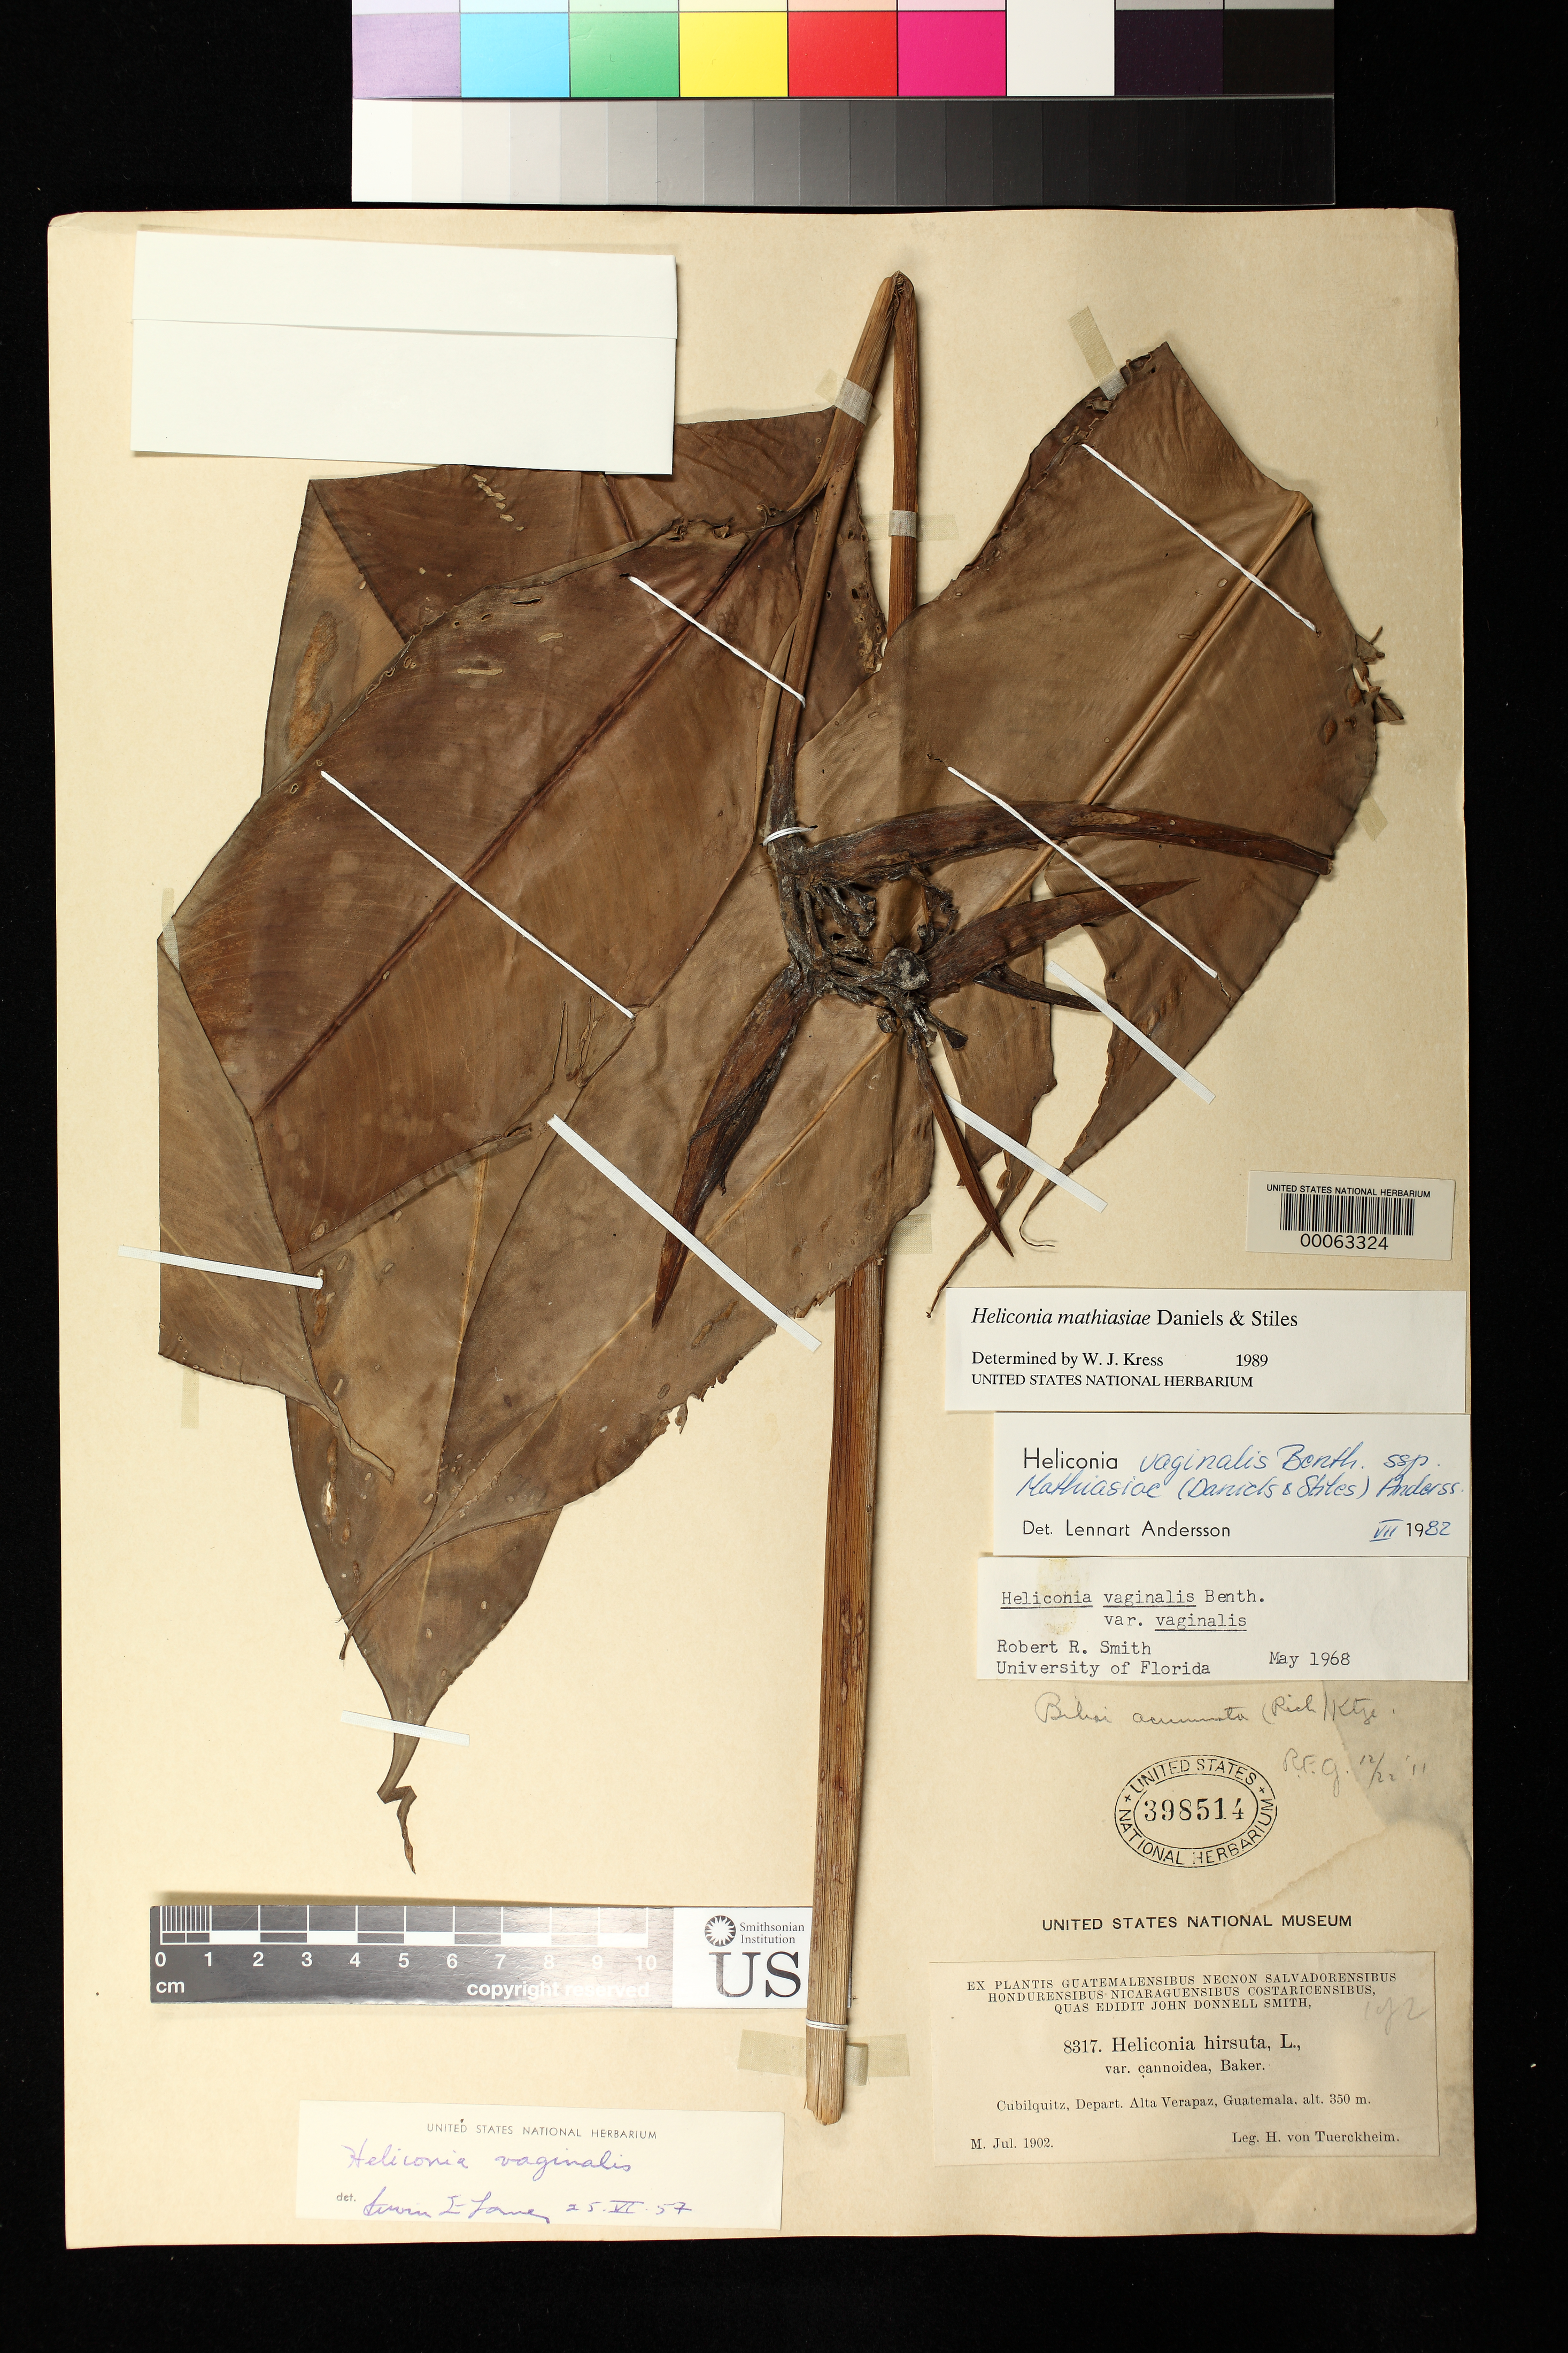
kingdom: Plantae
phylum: Tracheophyta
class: Liliopsida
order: Zingiberales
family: Heliconiaceae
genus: Heliconia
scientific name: Heliconia mathiasiae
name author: G.S. Daniels & F.G. Stiles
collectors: H. von Türckheim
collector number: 8317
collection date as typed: Jul 1902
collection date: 1902-07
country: Guatemala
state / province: Alta Verapaz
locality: Cubilquitz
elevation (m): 350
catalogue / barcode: US 398514